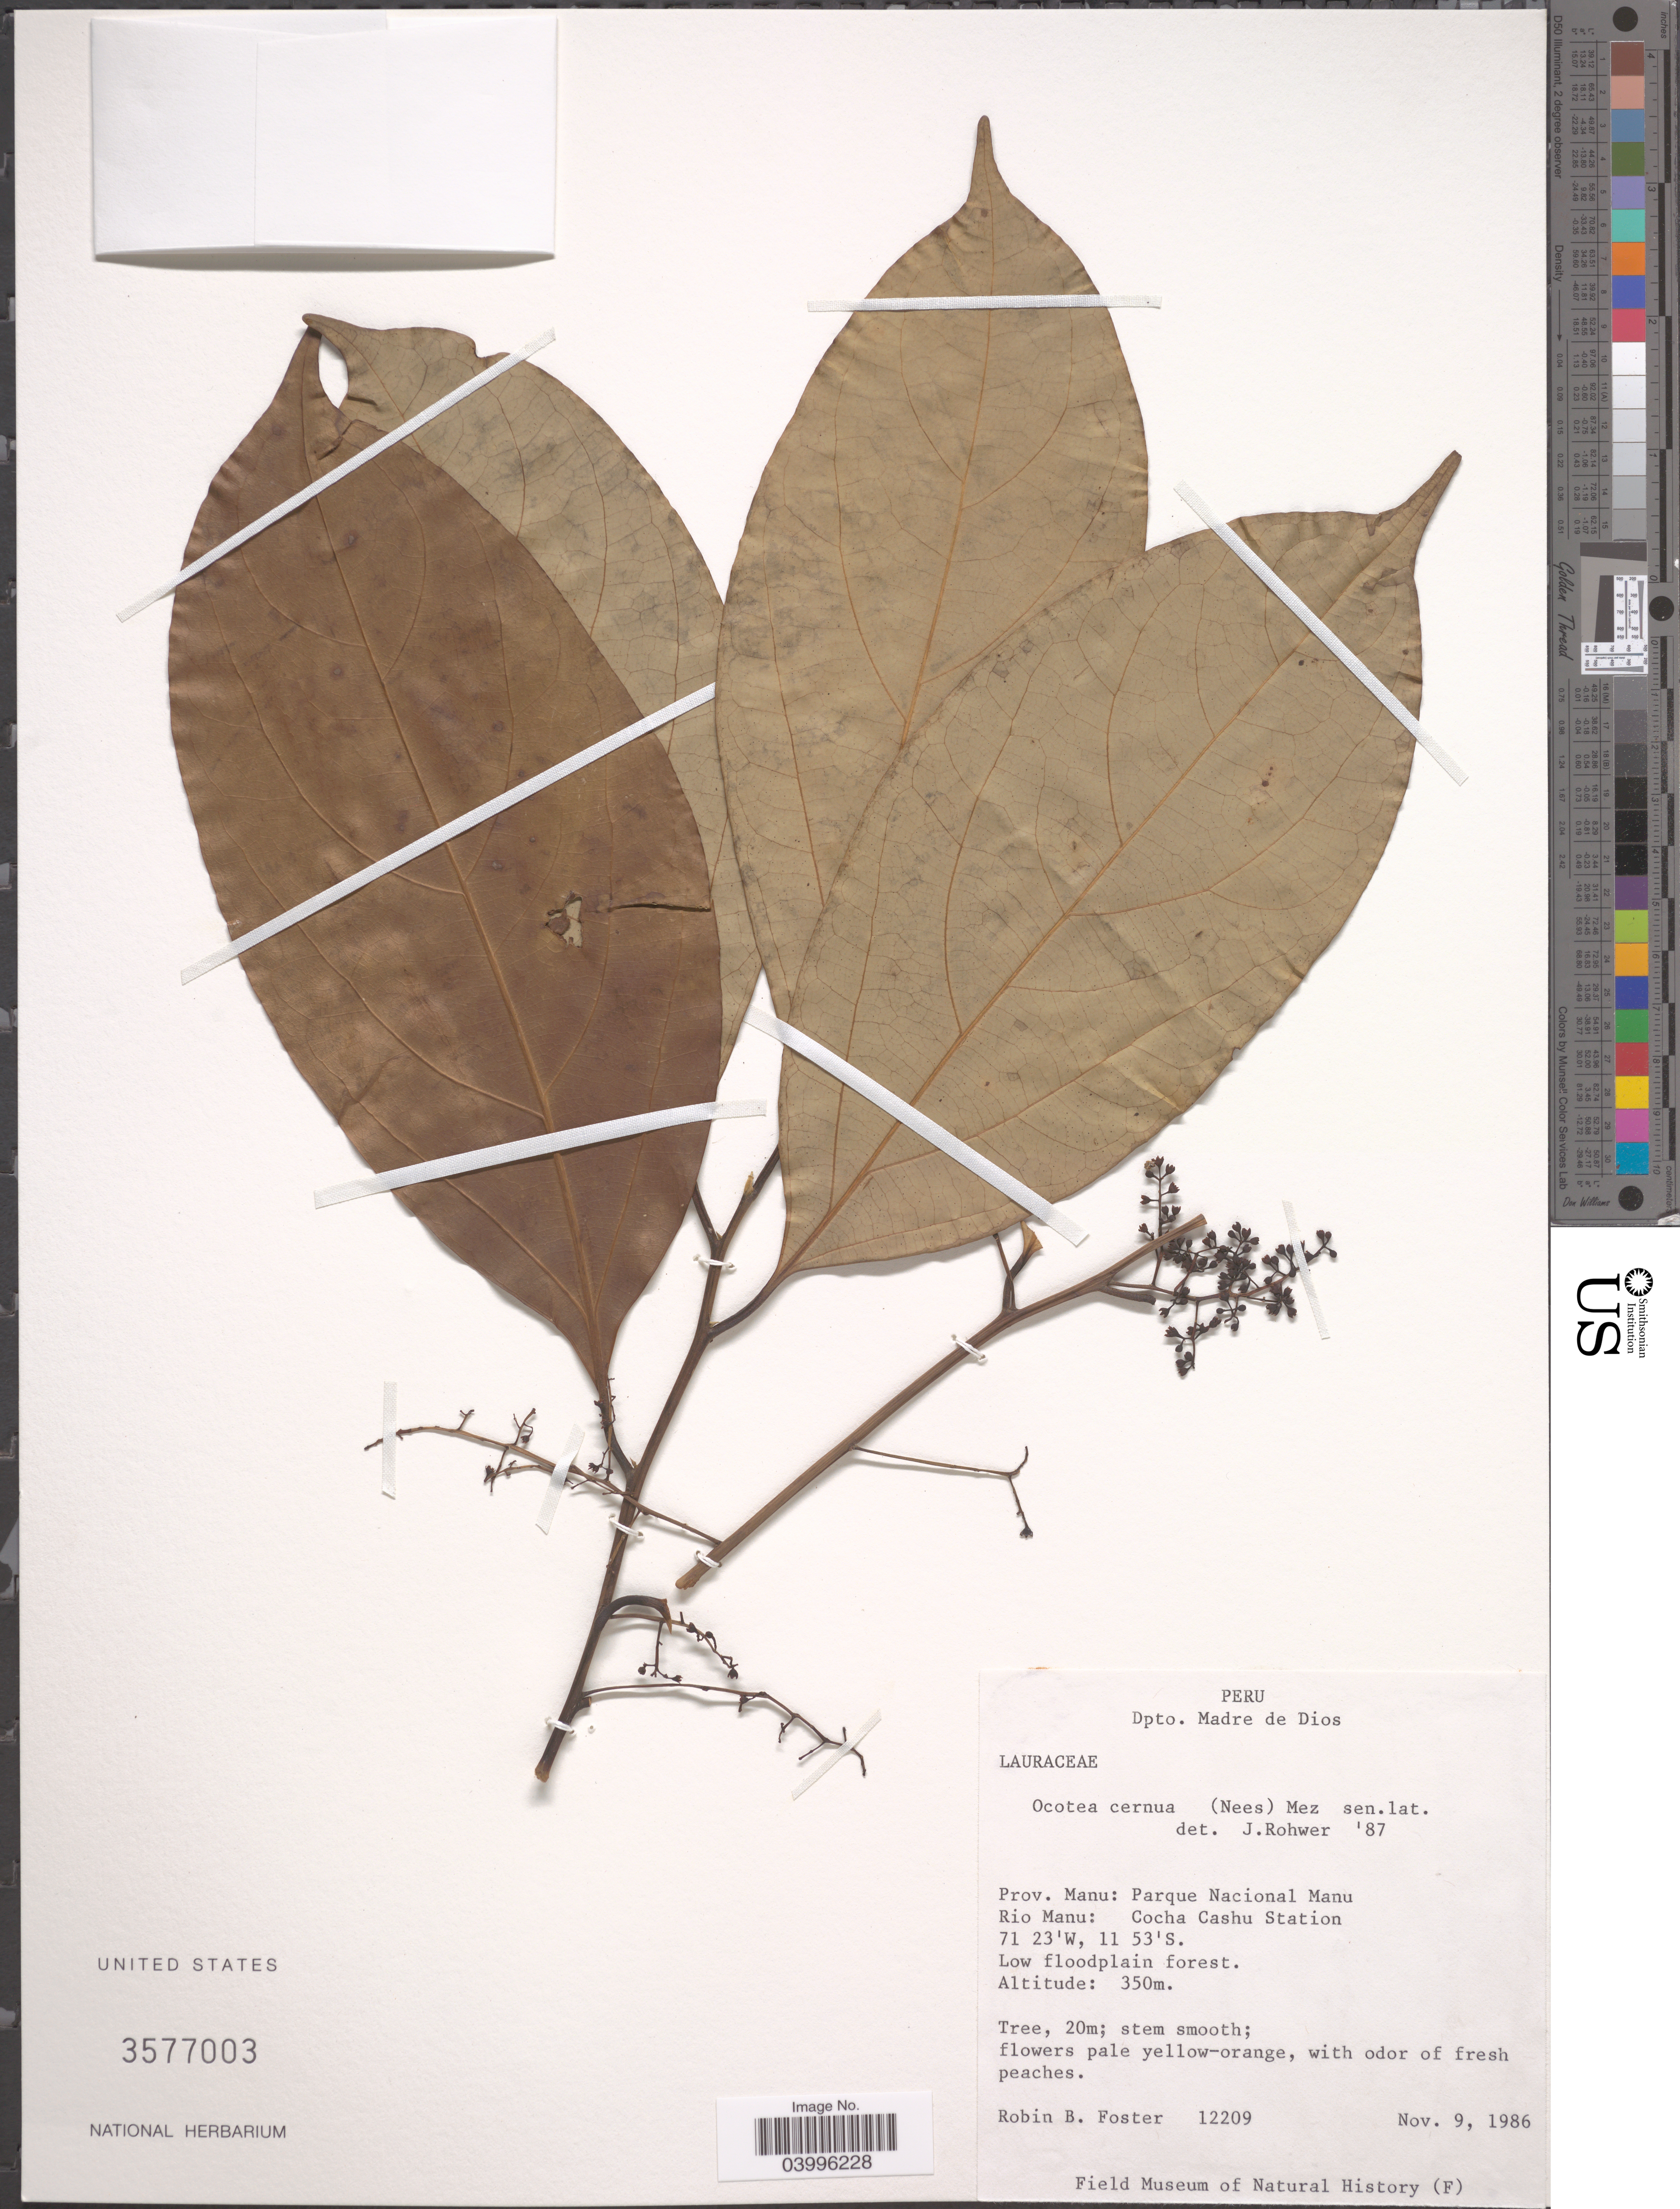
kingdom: Plantae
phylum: Tracheophyta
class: Magnoliopsida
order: Laurales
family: Lauraceae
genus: Ocotea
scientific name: Ocotea cernua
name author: (Nees) Mez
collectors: R. B. Foster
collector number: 12209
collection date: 1986-11-09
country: Peru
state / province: Madre de Dios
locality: Dpto. Madre de Dios. Prov. Manu: Parque Nacional Manu. Rio Manu: Cocha Cashu Station.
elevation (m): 350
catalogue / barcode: US 3577003